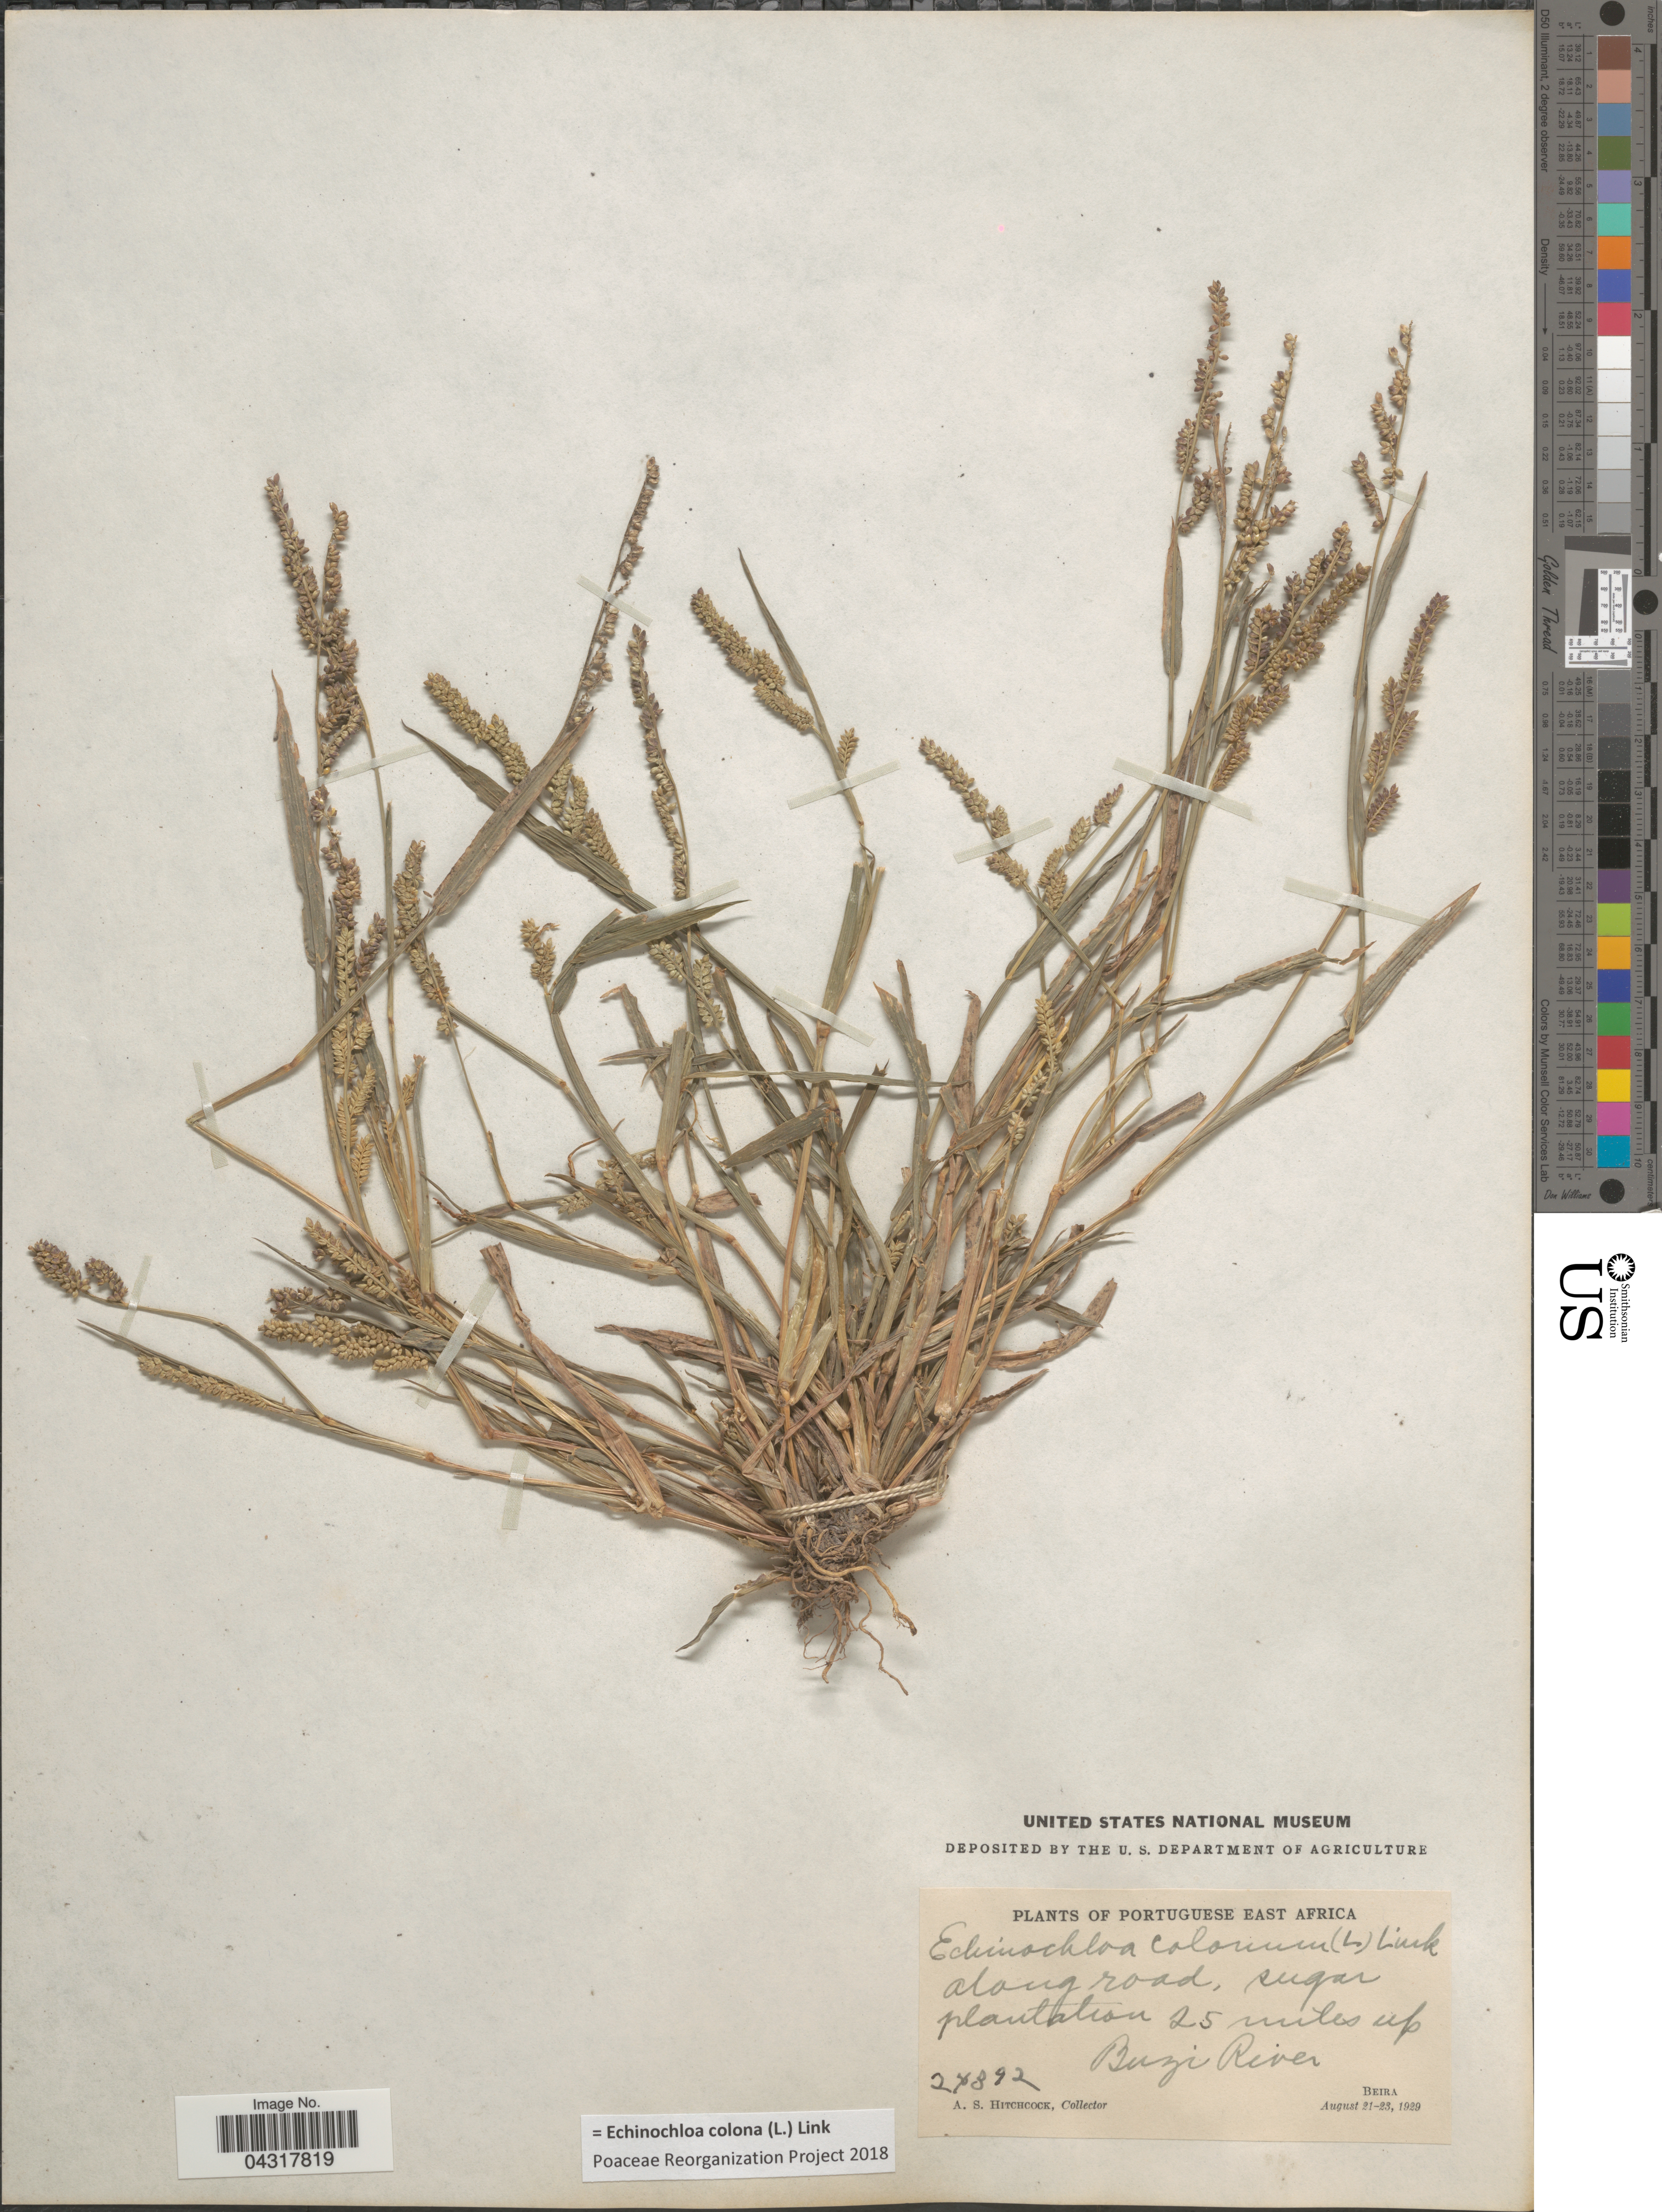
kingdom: Plantae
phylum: Tracheophyta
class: Liliopsida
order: Poales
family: Poaceae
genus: Echinochloa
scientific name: Echinochloa colona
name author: (L.) Link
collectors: A. S. Hitchcock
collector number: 24392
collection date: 1929-08-21/1929-08-23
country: Mozambique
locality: Portuguese East Africa. Along road, sugar plantation 25 miles up Buzi River. Beira.